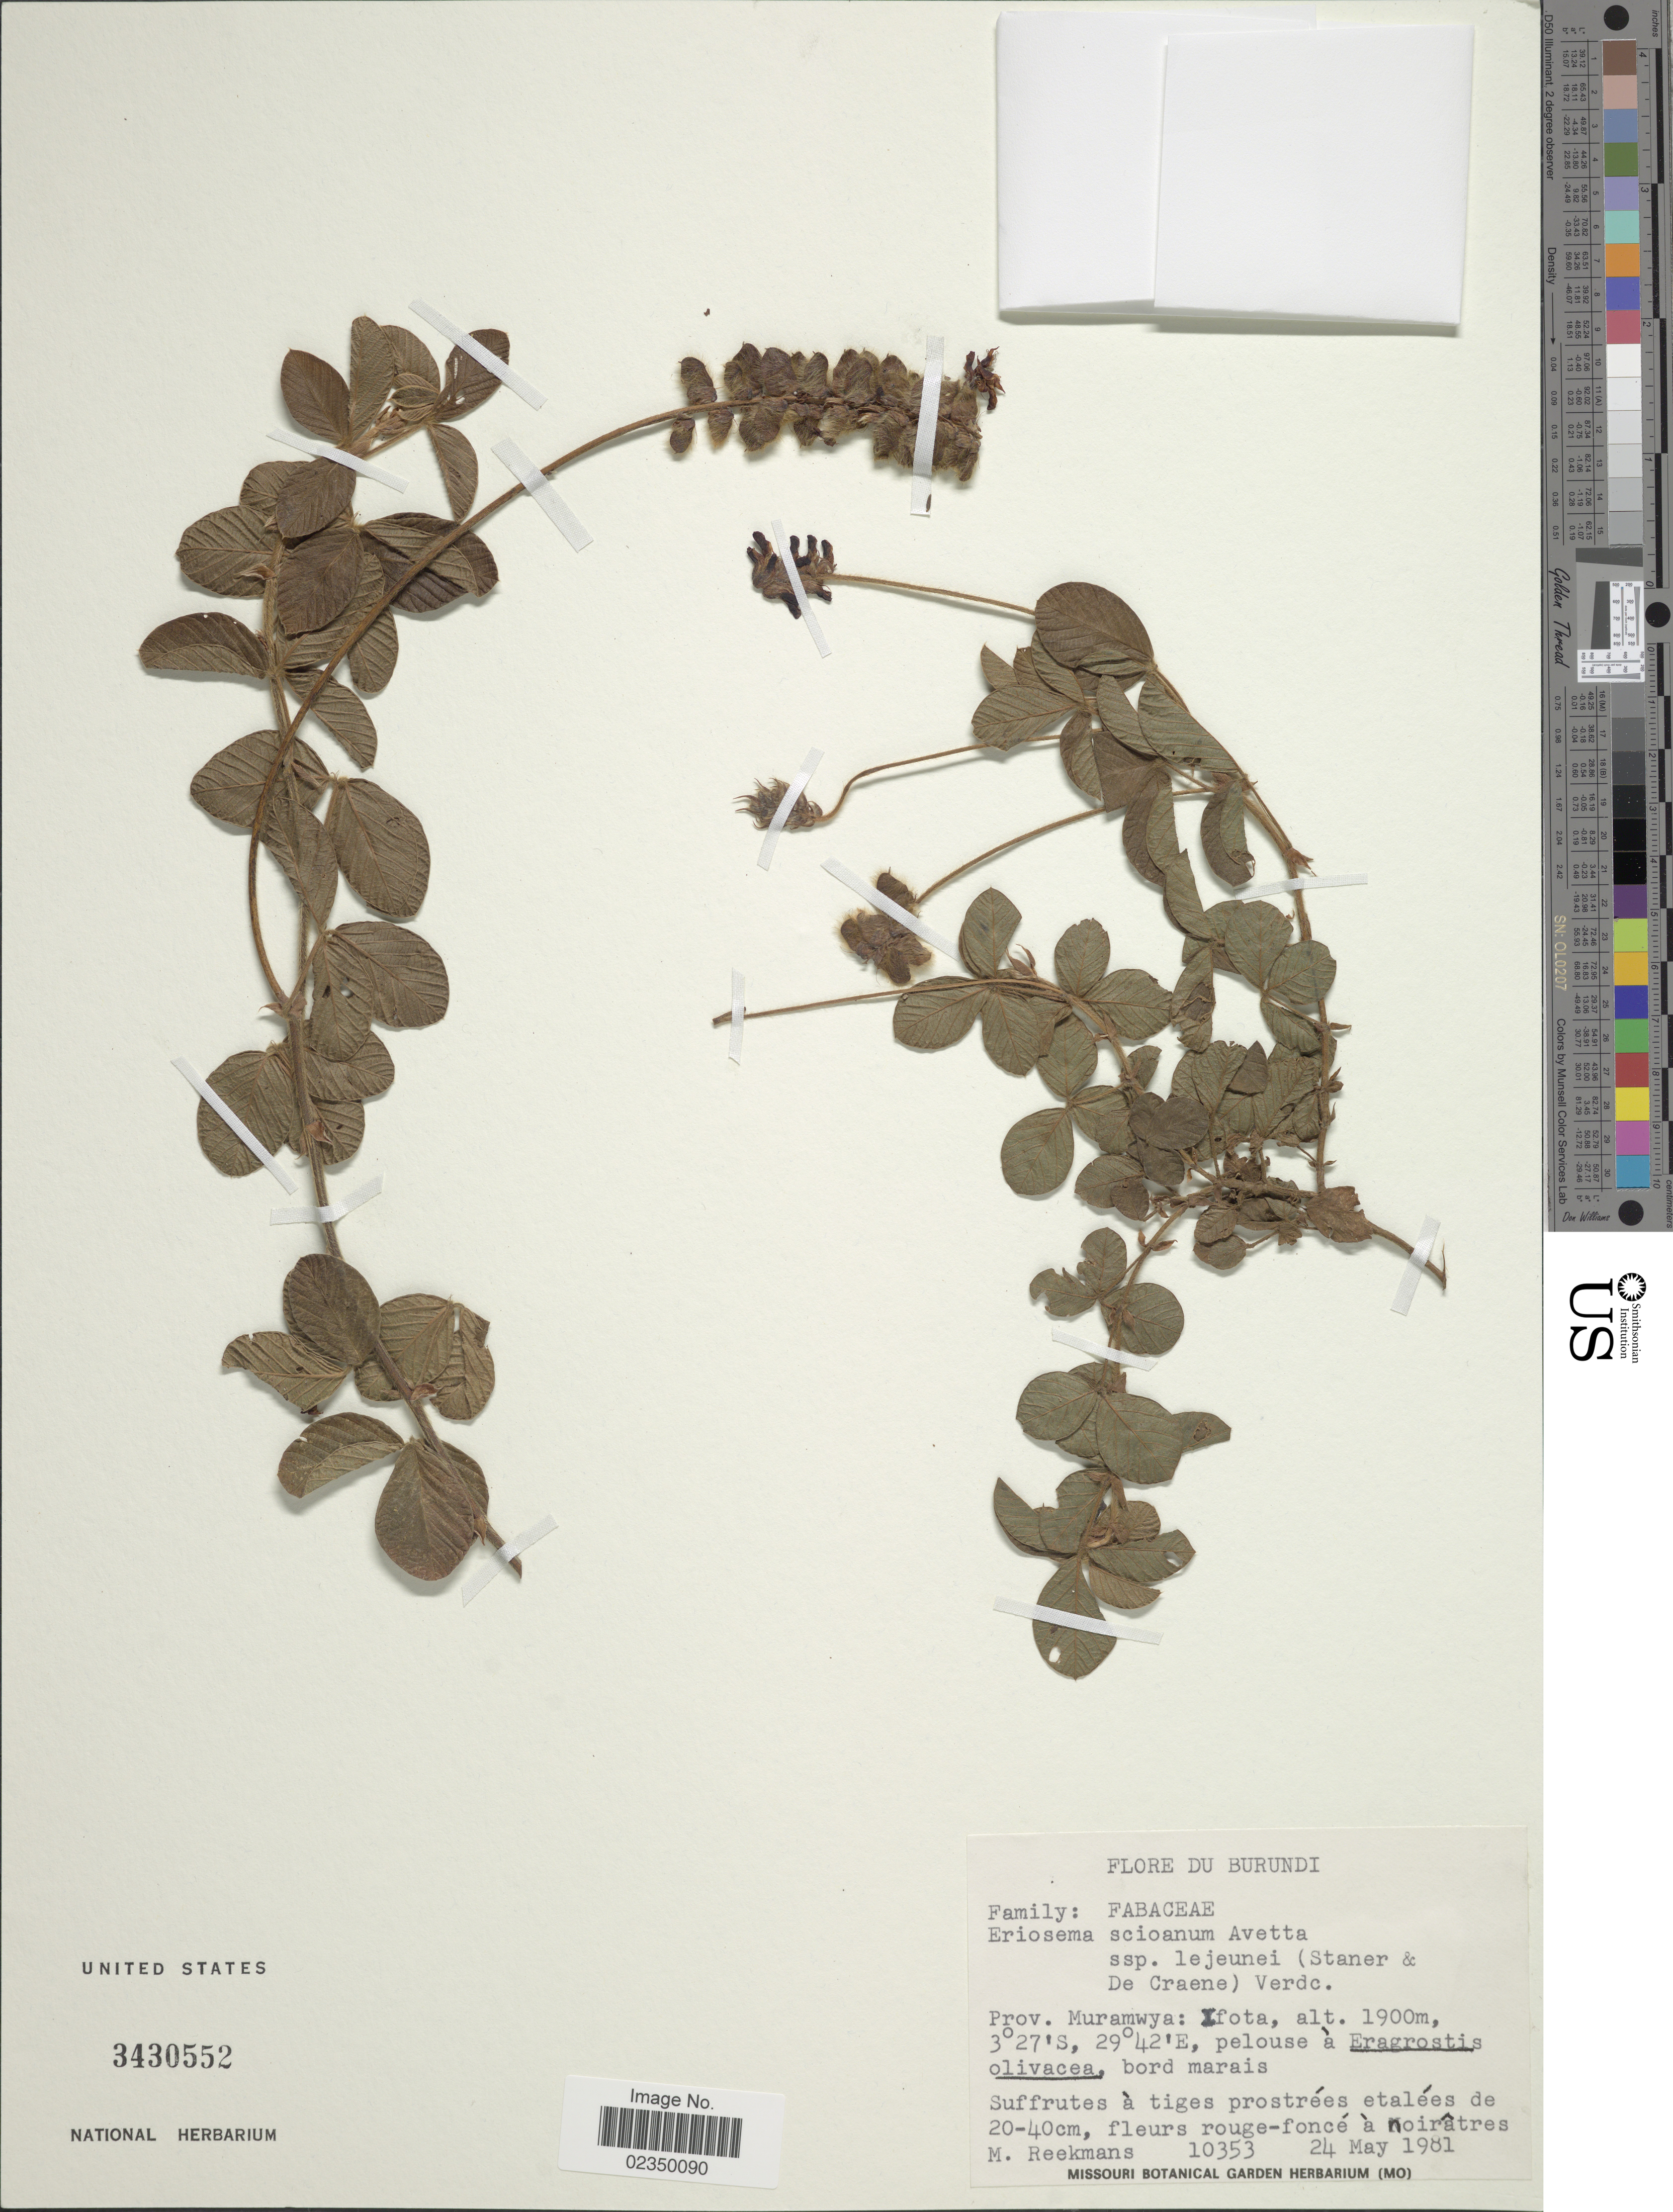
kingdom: Plantae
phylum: Tracheophyta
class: Magnoliopsida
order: Fabales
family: Fabaceae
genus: Eriosema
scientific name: Eriosema scioanum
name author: Avetta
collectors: M. Reekmans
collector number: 10353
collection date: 1981-05-24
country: Burundi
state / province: Muramvya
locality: Burundi, Prov. Muramwya: [illegible text]fota.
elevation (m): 1900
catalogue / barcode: US 3430552